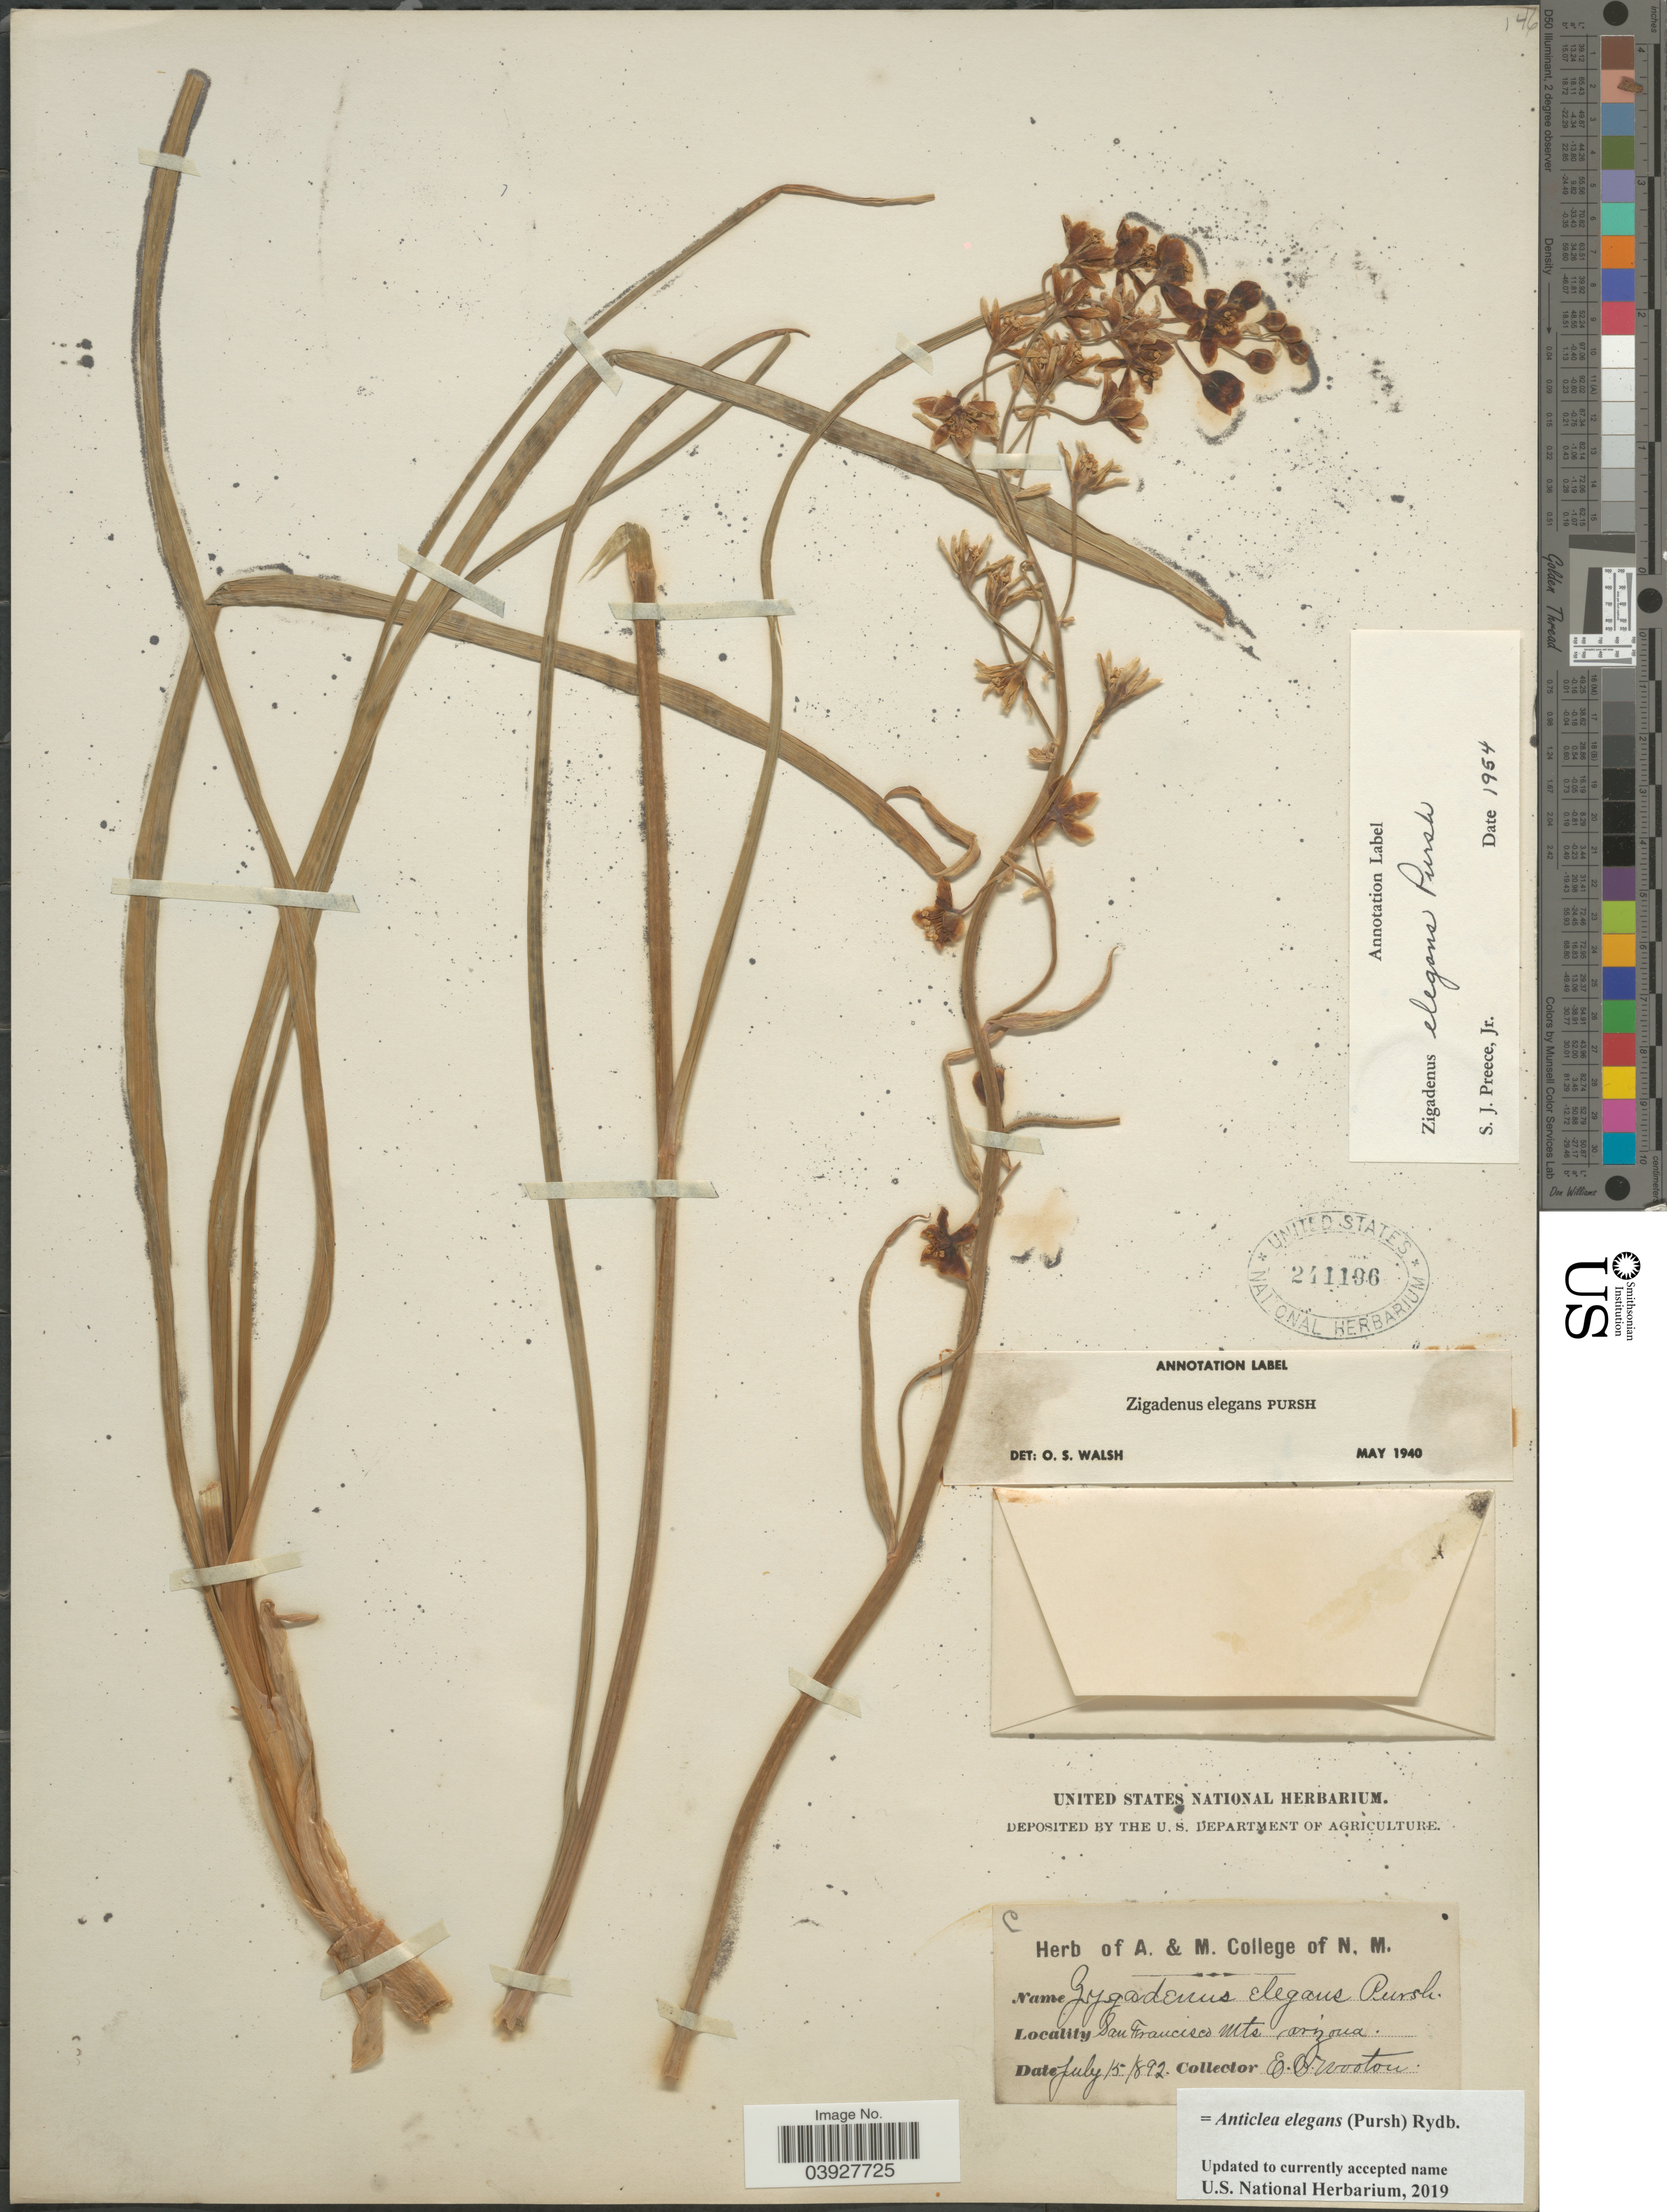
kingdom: Plantae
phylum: Tracheophyta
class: Liliopsida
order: Liliales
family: Melanthiaceae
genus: Anticlea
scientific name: Anticlea elegans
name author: (Pursh) Rydb.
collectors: E. O. Wooton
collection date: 1892-07-15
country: United States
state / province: Arizona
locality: San Francisco Mts.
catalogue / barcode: US 241196